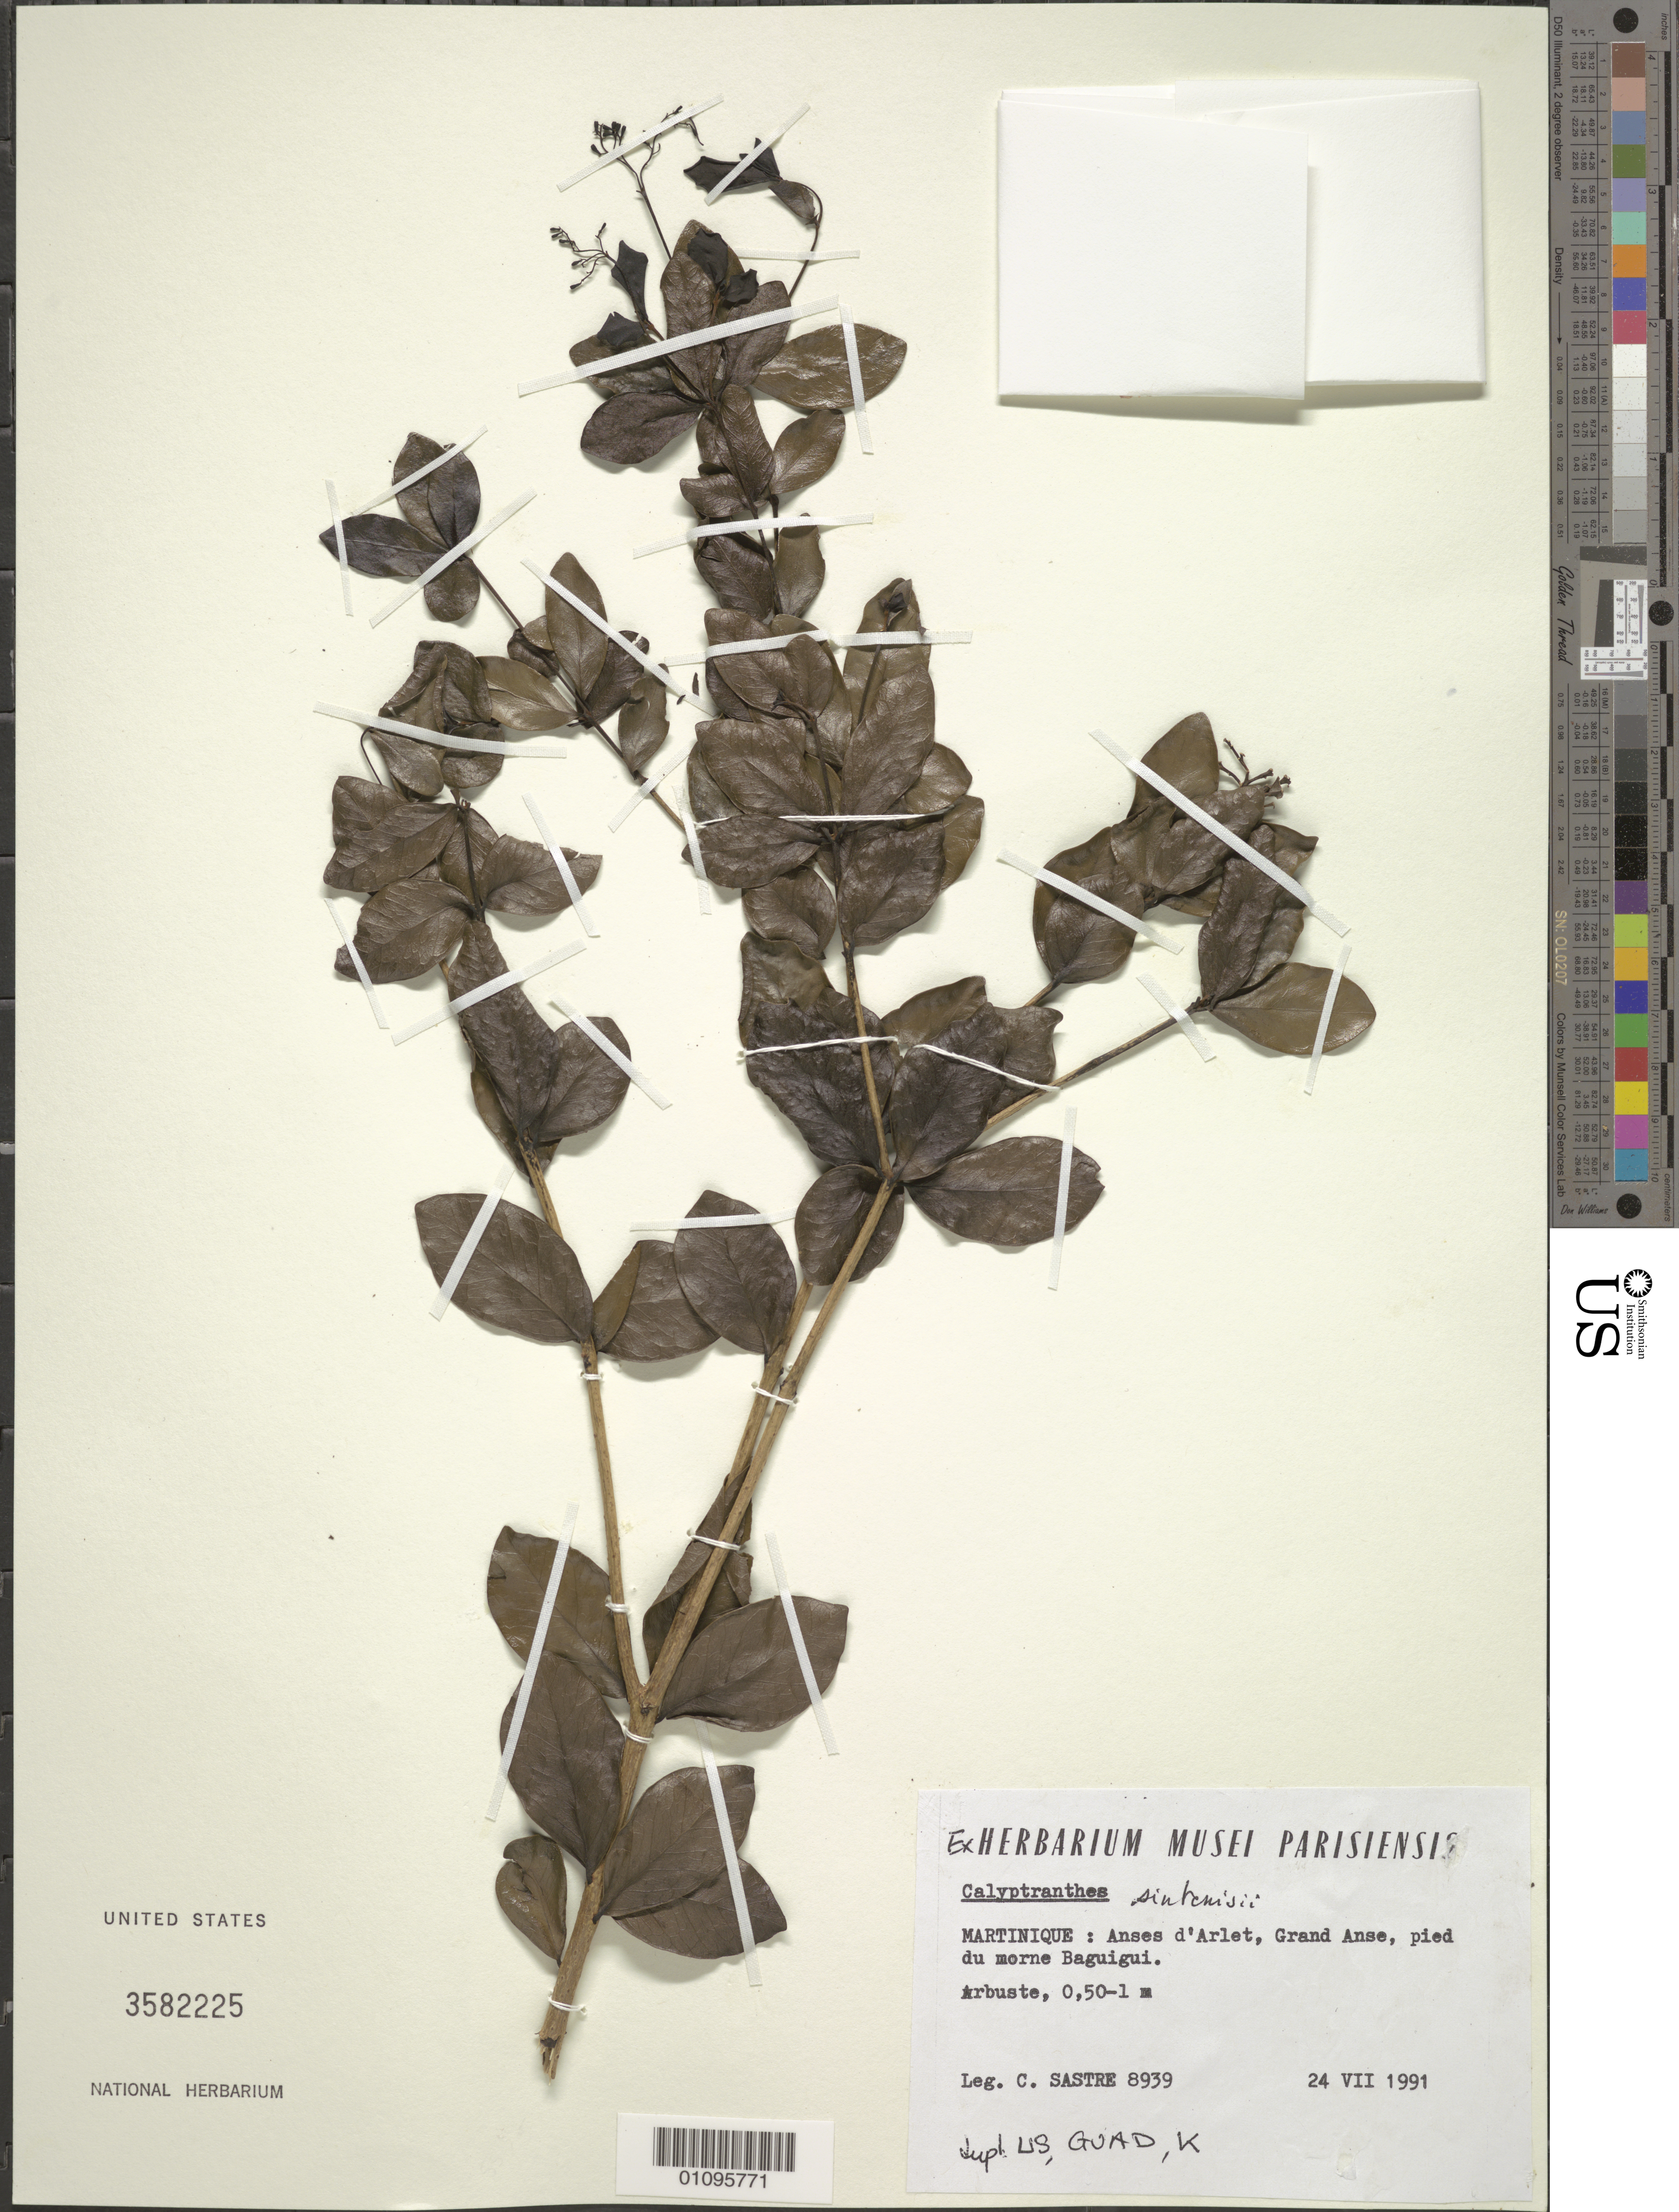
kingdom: Plantae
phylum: Tracheophyta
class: Magnoliopsida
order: Myrtales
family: Myrtaceae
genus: Myrcia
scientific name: Myrcia neosintenisii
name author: K. Campbell & Peguero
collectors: C. H. L. Sastre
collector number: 8939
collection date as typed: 24 Jul 1991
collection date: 1991-07-24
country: Martinique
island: Martinique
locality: Grand Anse, pied du morne Baguigui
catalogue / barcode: US 3582225